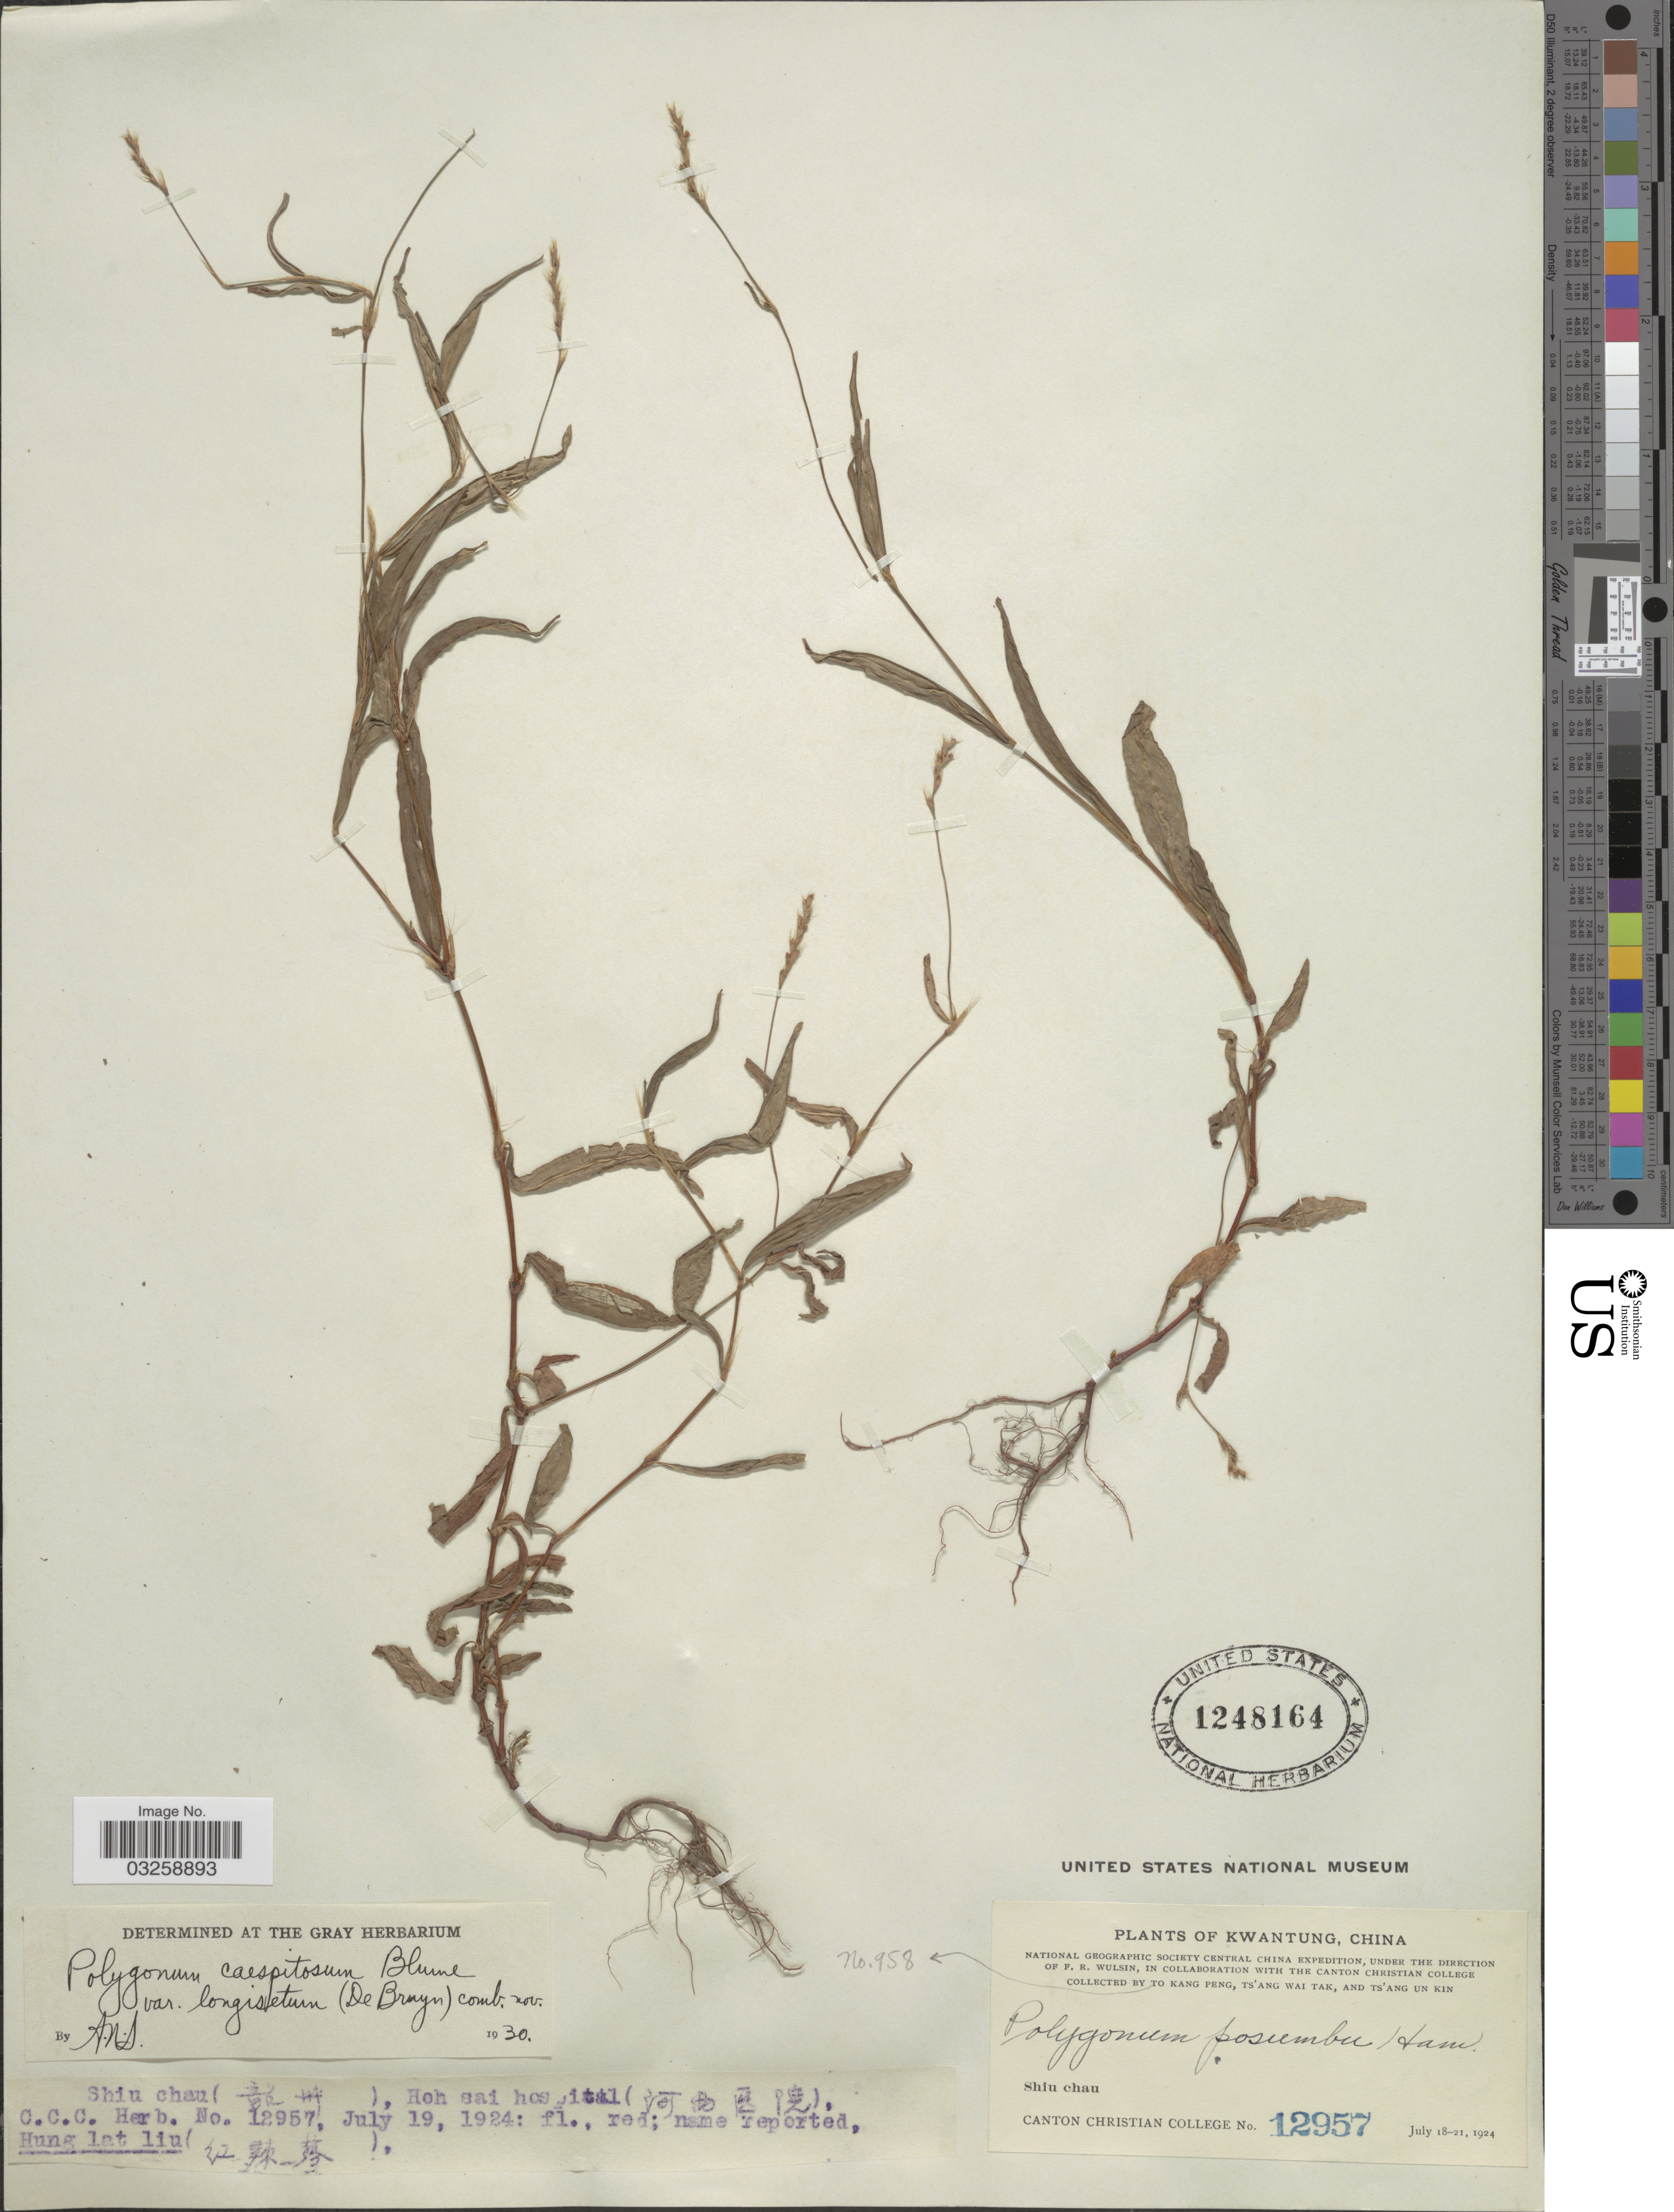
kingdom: Plantae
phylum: Tracheophyta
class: Magnoliopsida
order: Caryophyllales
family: Polygonaceae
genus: Polygonum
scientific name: Polygonum longisetum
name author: Bruijn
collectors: P. Kang, W. T. Tsang & U. K. Tsang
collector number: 12957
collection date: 1924-07-19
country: China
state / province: Guangdong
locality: Kwangtung. Shiu-Chau. Hoh-Sai Hospital.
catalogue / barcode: US 1248164